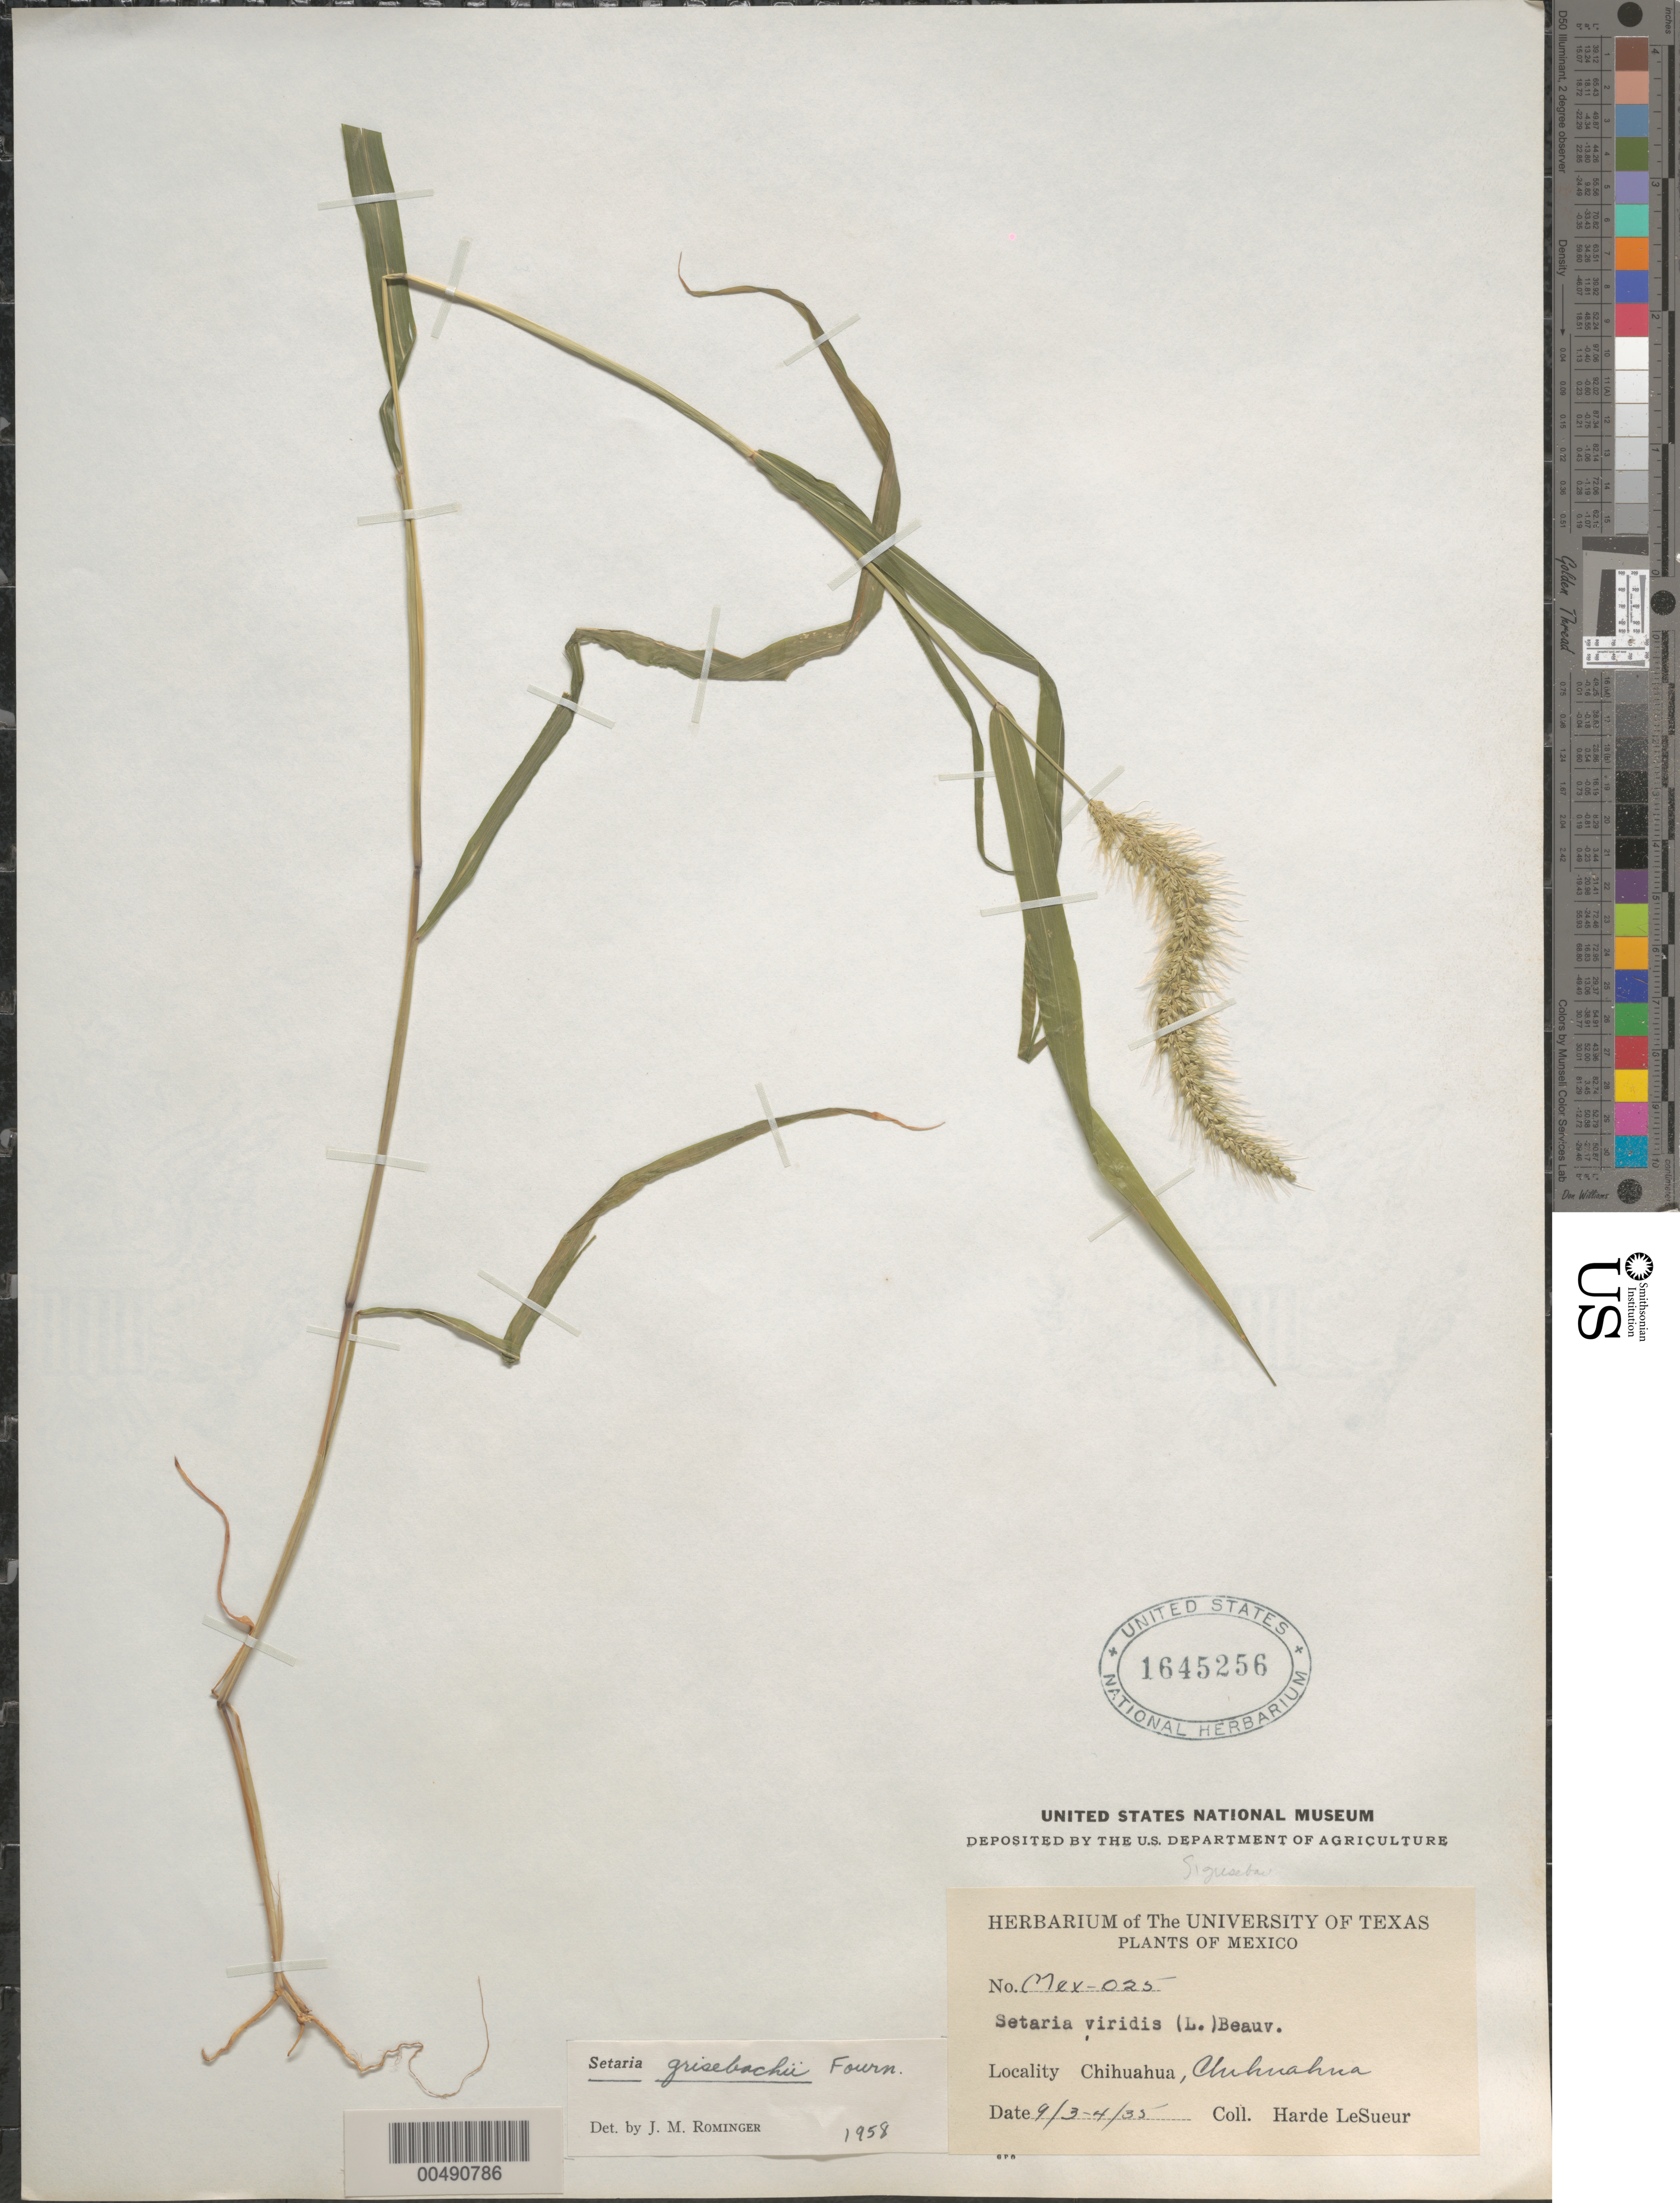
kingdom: Plantae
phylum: Tracheophyta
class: Liliopsida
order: Poales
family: Poaceae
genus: Setaria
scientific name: Setaria grisebachii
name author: E. Fourn.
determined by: Rominger, J. M.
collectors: D. H. LeSueur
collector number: Mex-025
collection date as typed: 3 Sep 1935 to 4 Sep 1935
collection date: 1935-09-03/1935-09-04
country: Mexico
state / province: Chihuahua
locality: Chihuahua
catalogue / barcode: US 1645256